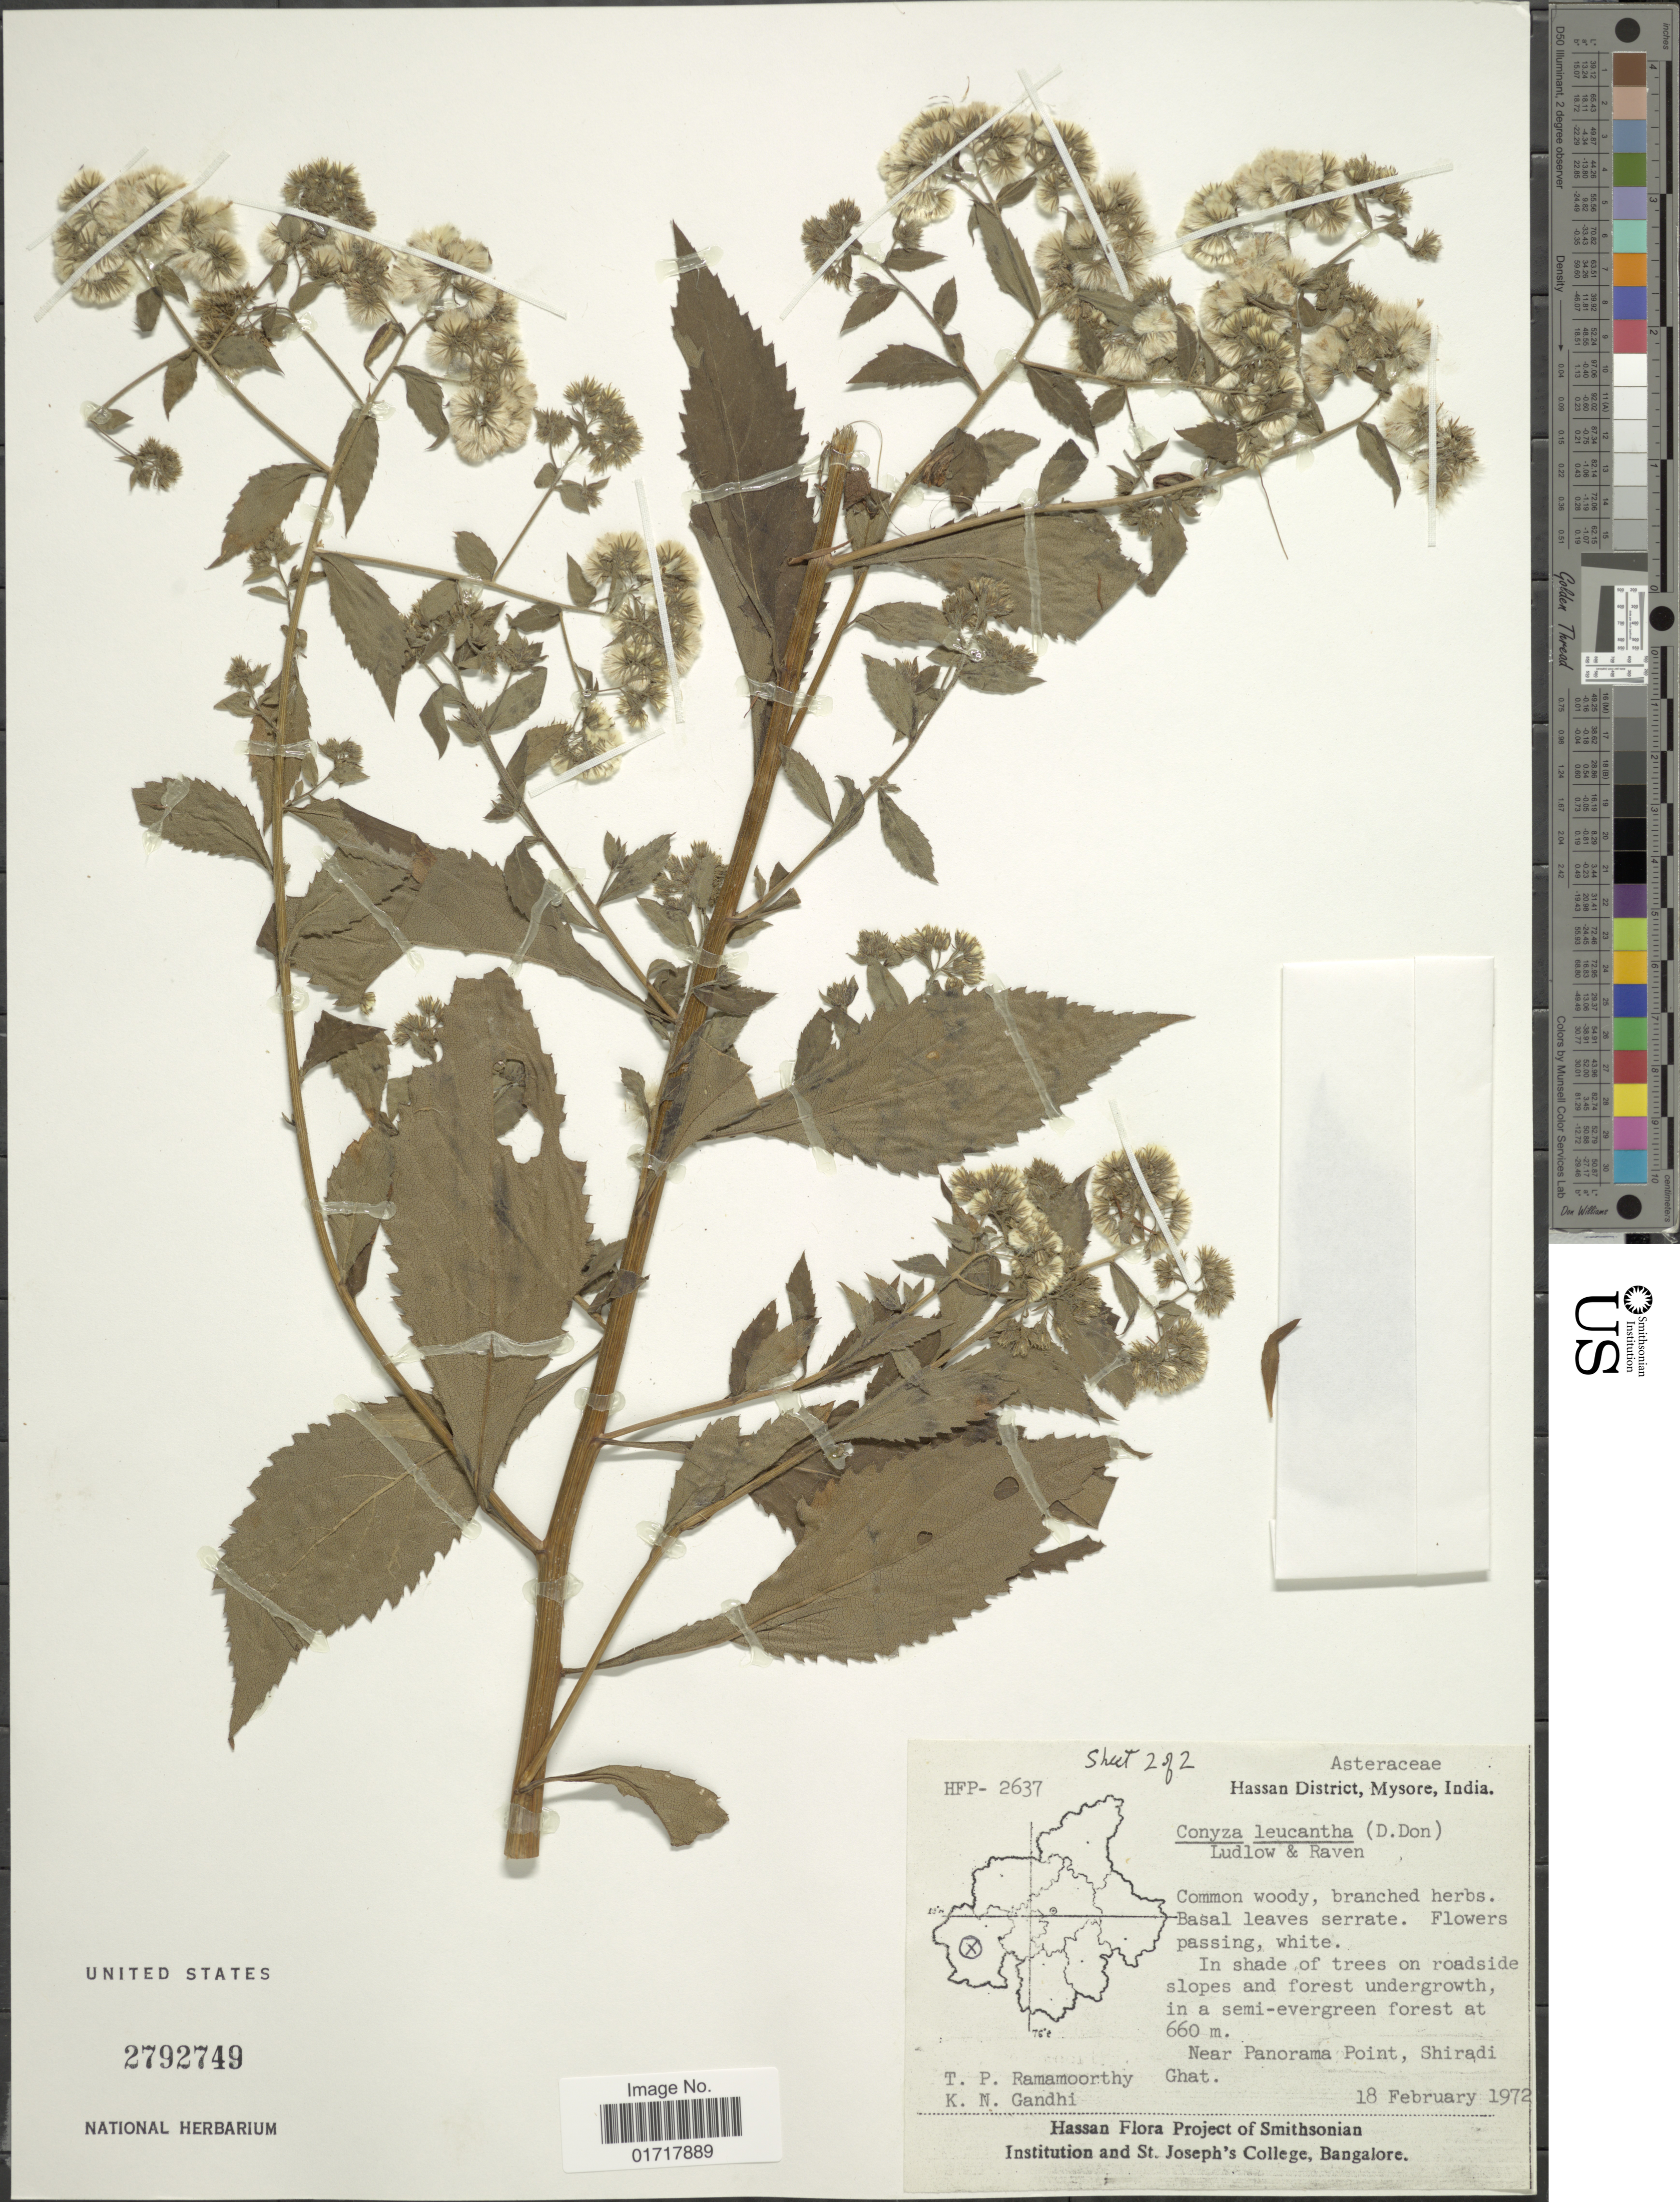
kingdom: Plantae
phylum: Tracheophyta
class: Magnoliopsida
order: Asterales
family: Asteraceae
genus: Conyza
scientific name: Conyza leucantha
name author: (D. Don) Ludlow & P.H. Raven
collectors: T. P. Ramamoorthy & K. N. Gandhi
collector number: HFP-2637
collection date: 1972-02-18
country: India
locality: Hassan District, Mysore, India. Near Panorama Point, Shiradi Ghat.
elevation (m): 660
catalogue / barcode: US 2792749